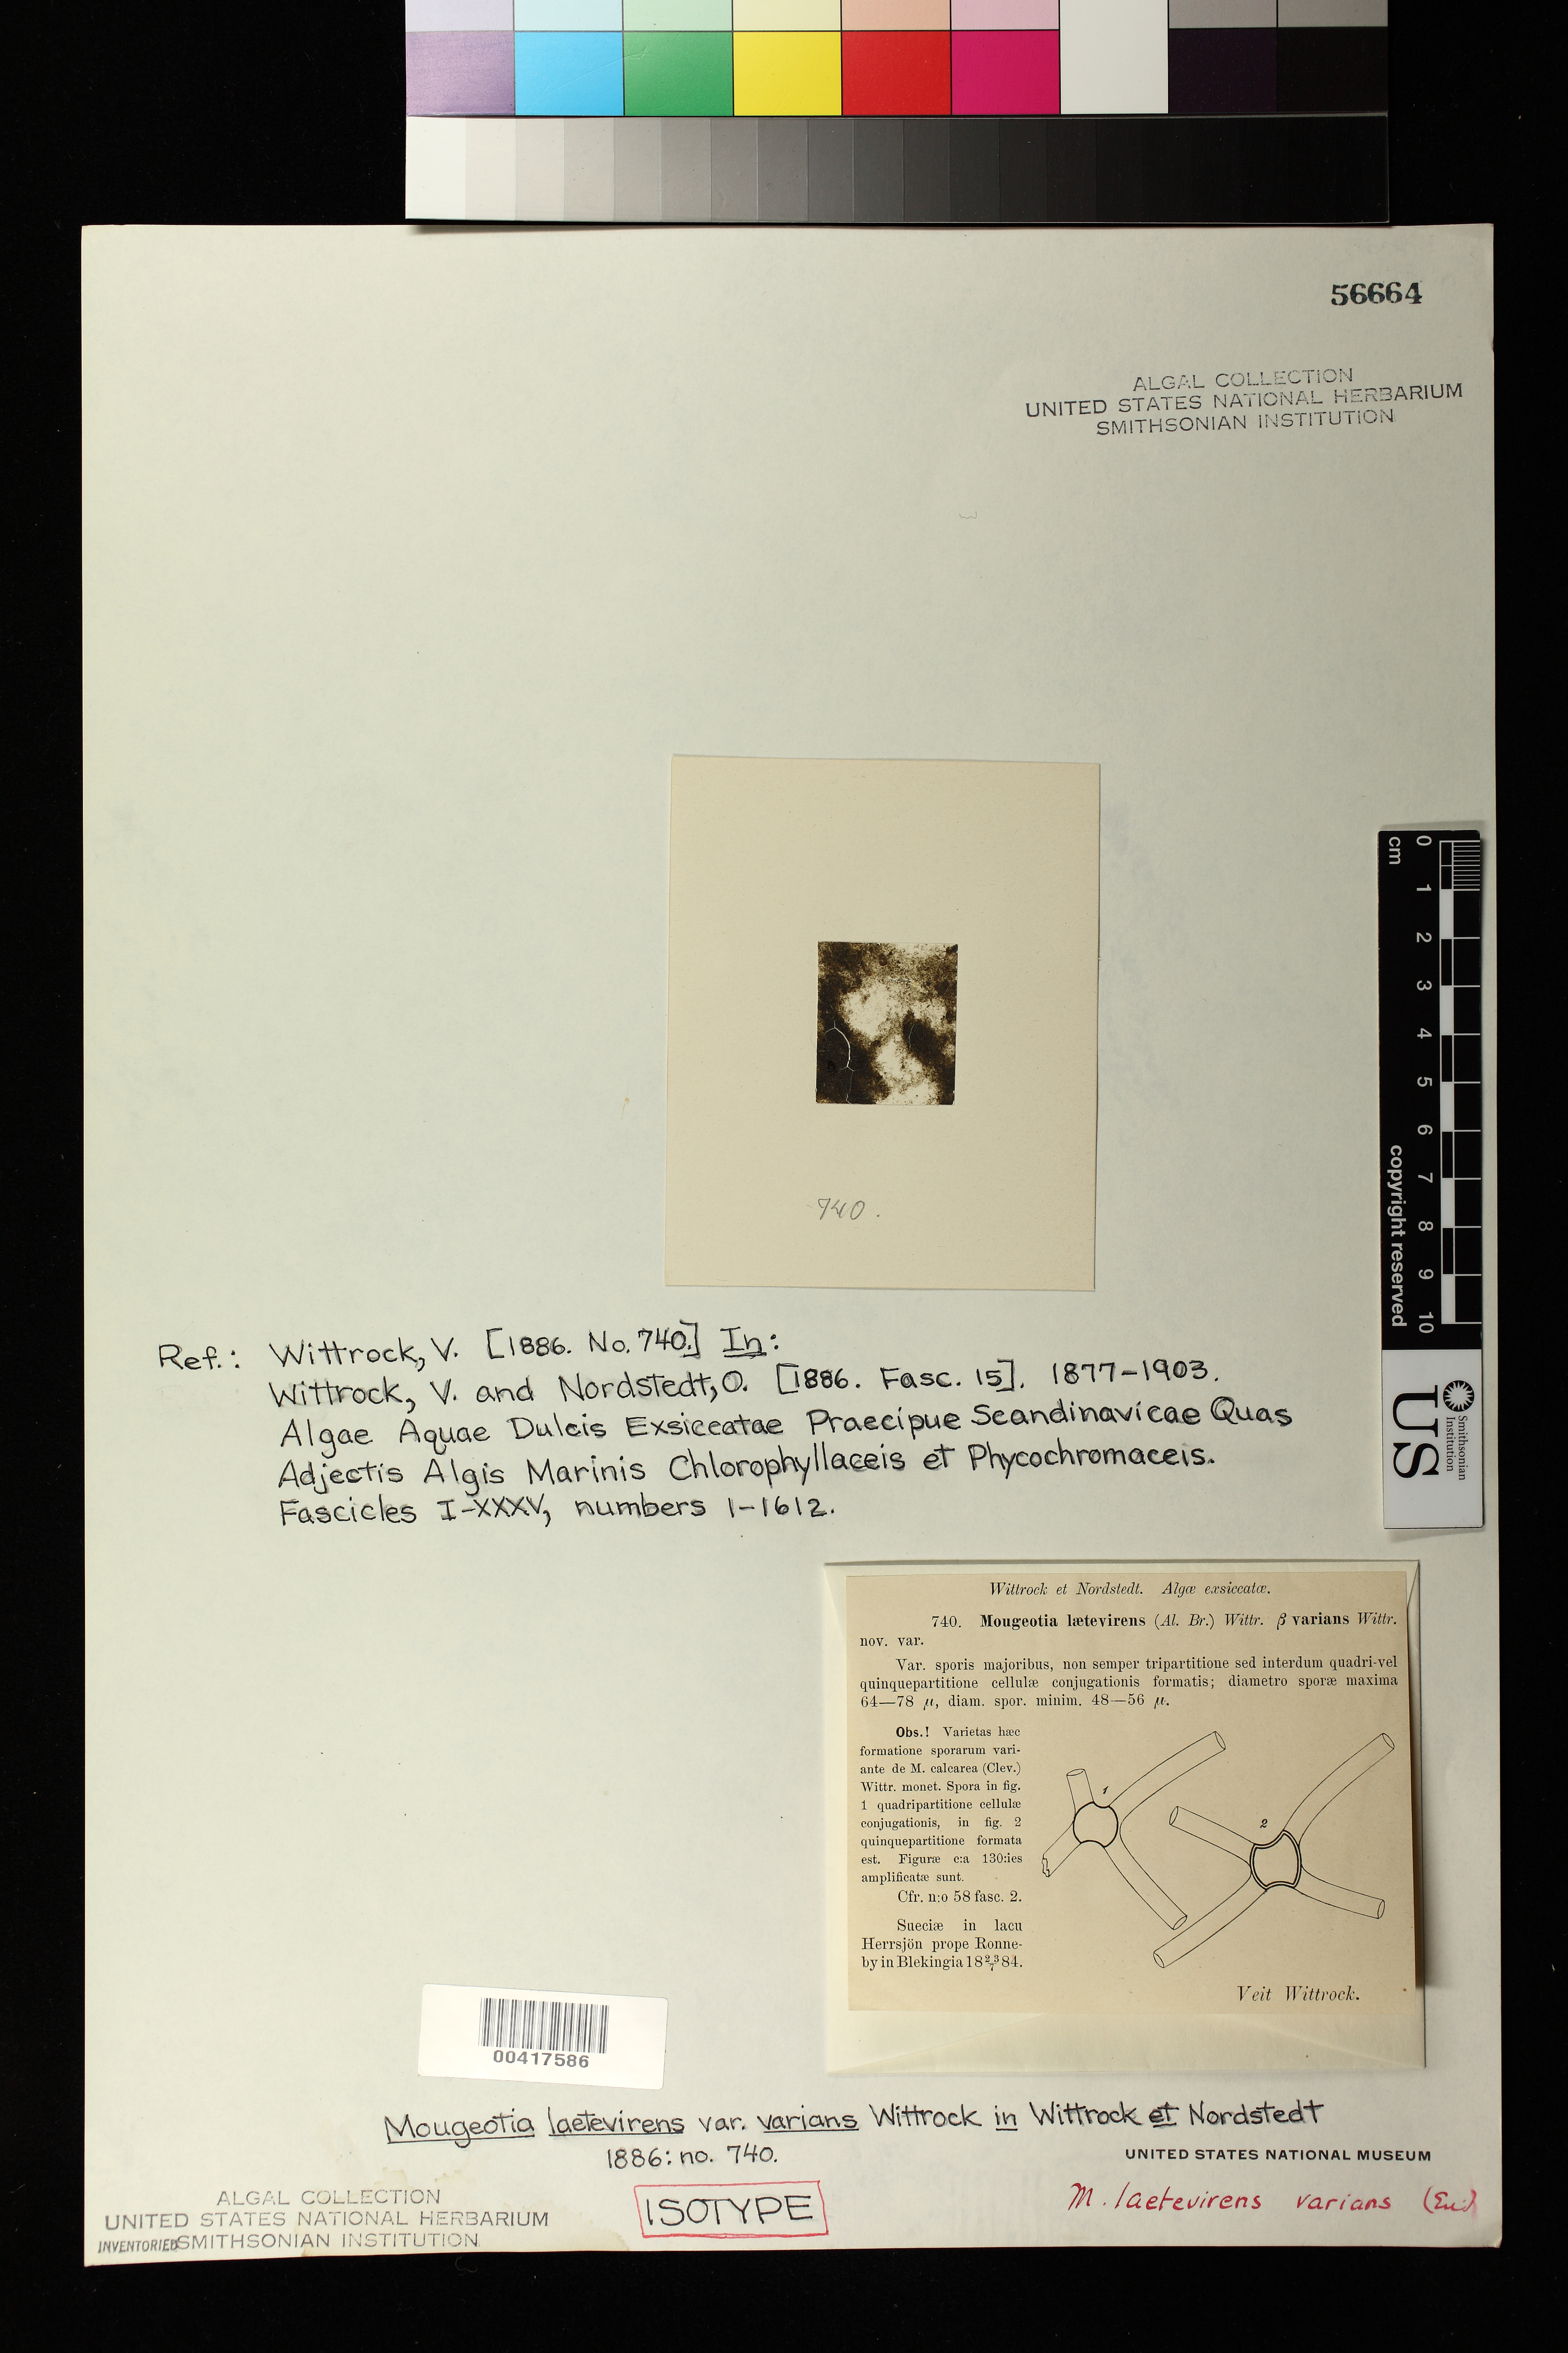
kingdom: Plantae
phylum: Charophyta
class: Zygnematophyceae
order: Zygnematales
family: Zygnemataceae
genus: Mougeotia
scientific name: Mougeotia laetevirens var. varians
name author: Wittr. in Wittr. & Nordstedt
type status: Isotype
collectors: V. B. Wittrock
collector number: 740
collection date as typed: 23 Jul 1884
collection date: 1884-07-23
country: Sweden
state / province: Blekinge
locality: Lake Herrsjon (lacu Herrsjon), near Ronneby, Blekingia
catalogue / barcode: US 56664